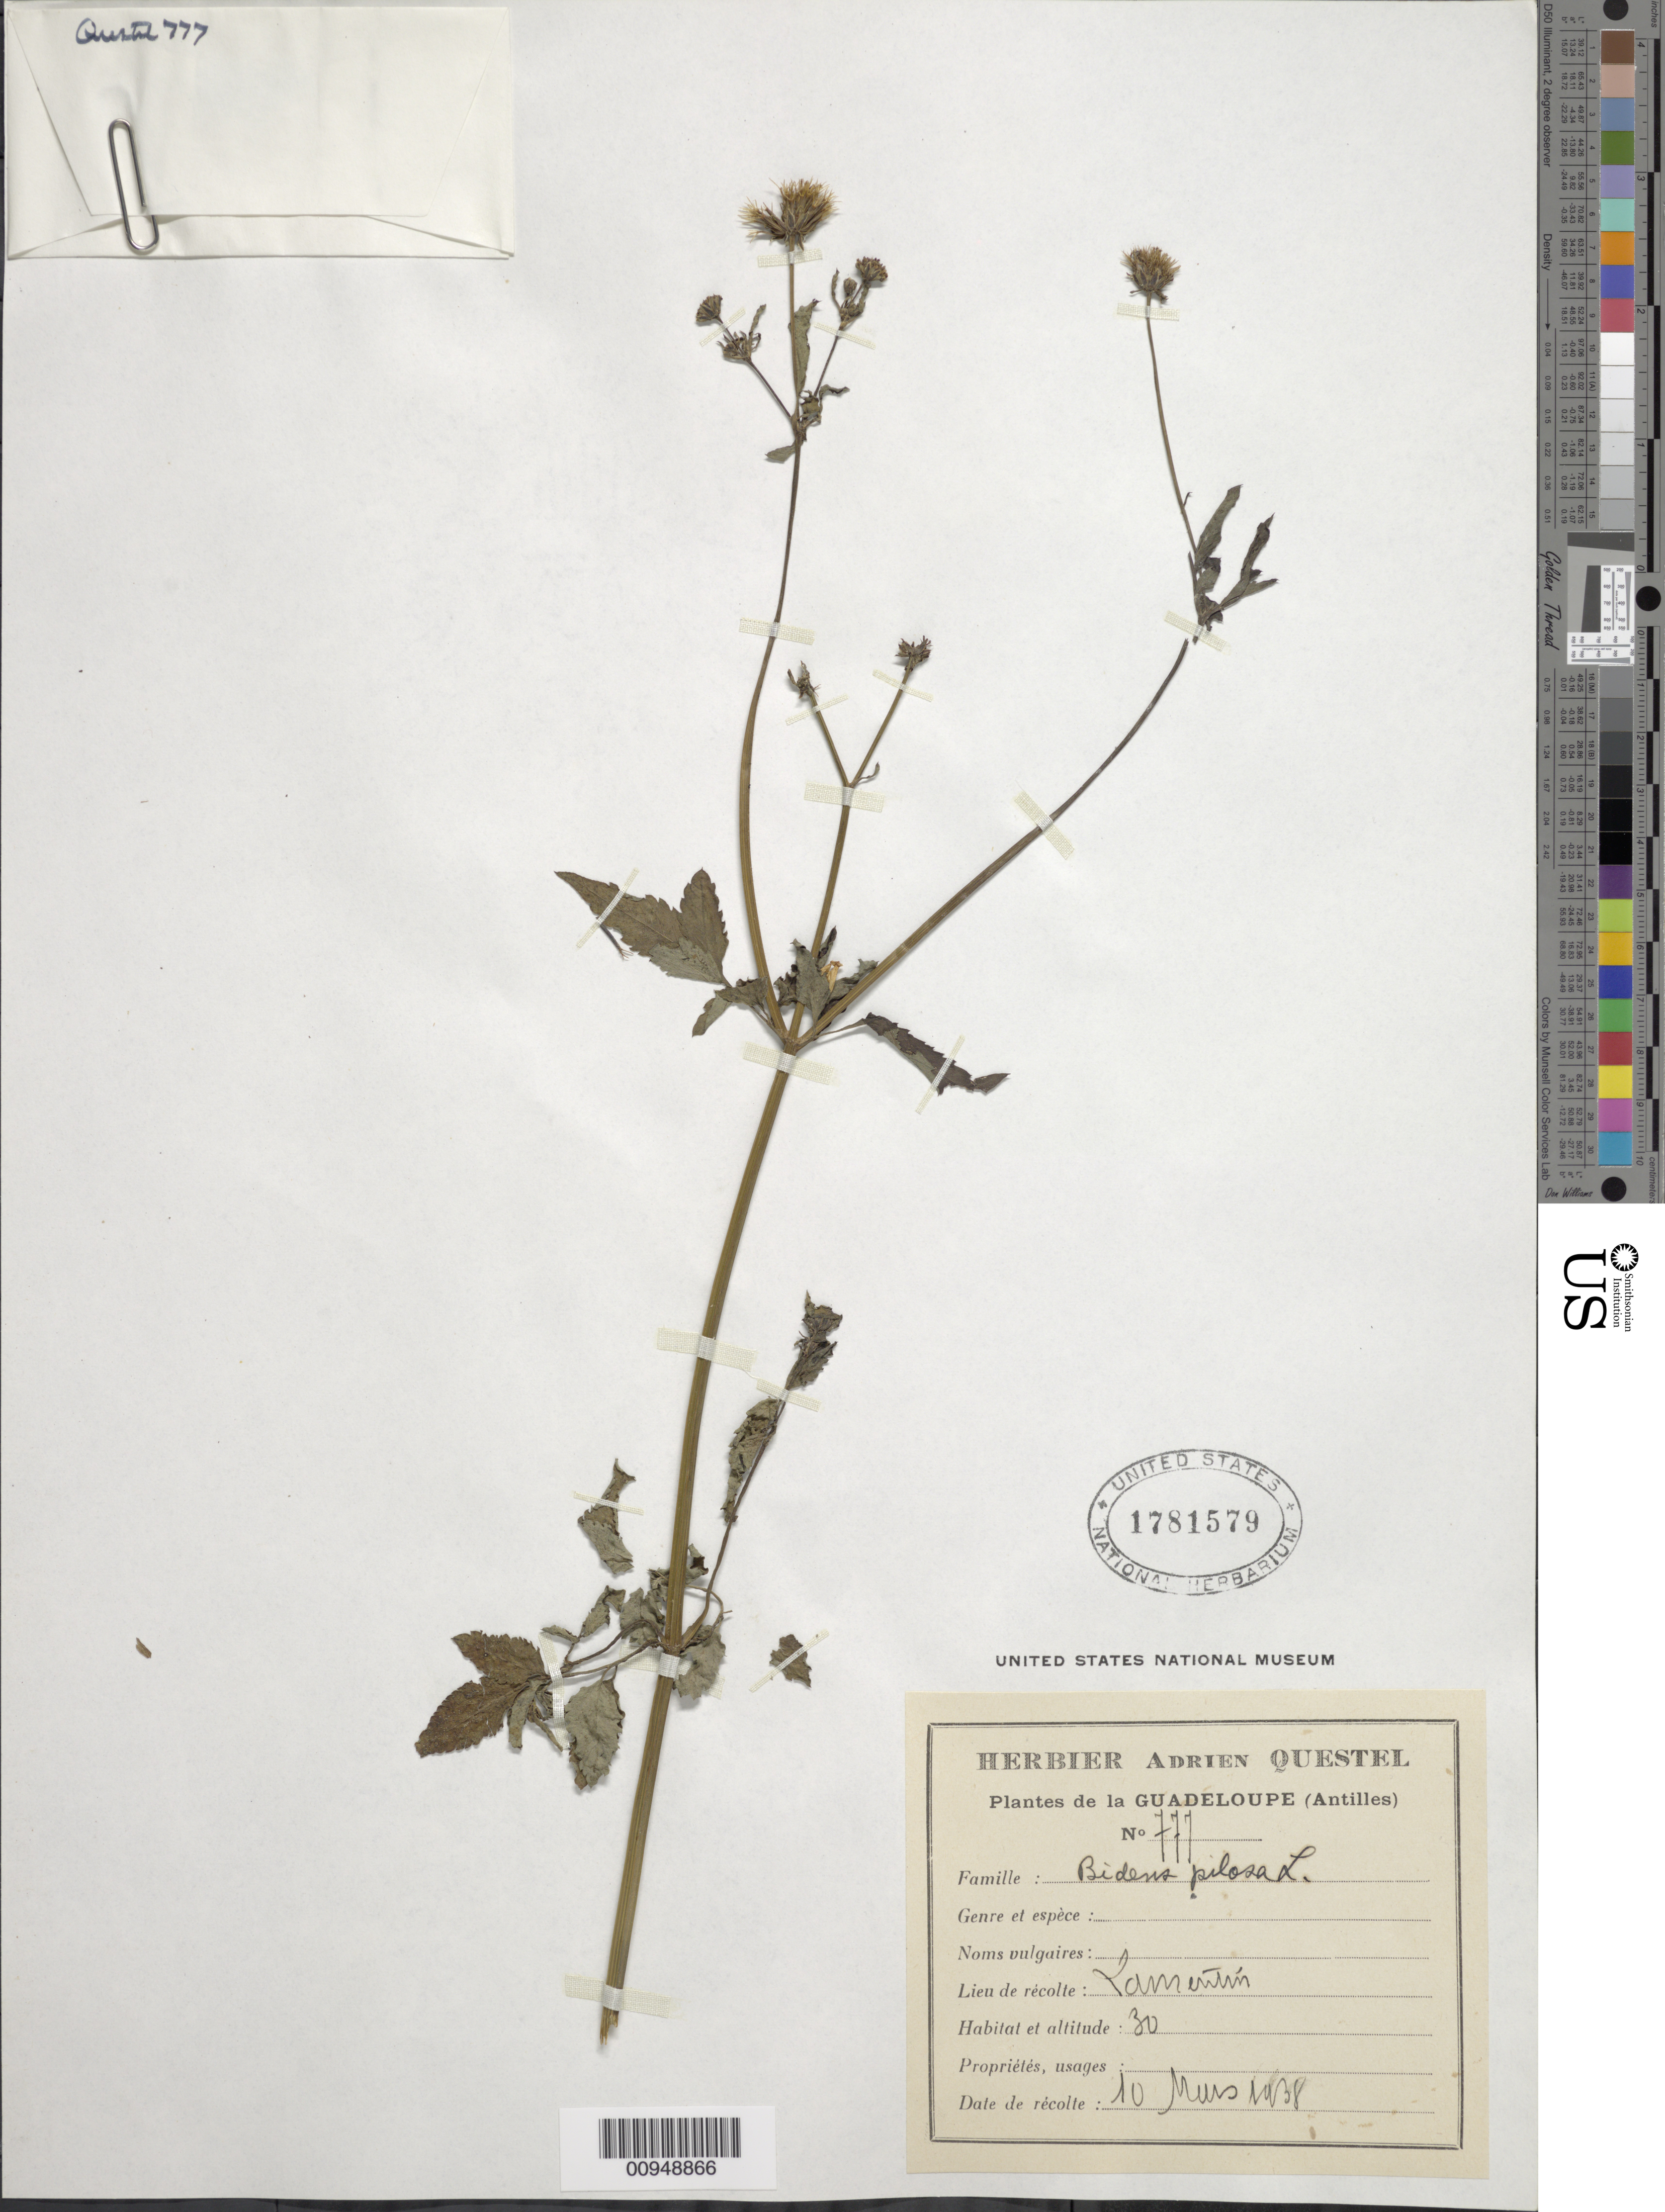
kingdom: Plantae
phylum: Tracheophyta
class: Magnoliopsida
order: Asterales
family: Asteraceae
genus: Bidens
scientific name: Bidens pilosa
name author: L.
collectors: A. Questel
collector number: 777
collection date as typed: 10 Mar 1938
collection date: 1938-03-10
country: Guadeloupe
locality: Lamentin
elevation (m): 30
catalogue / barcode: US 1781579